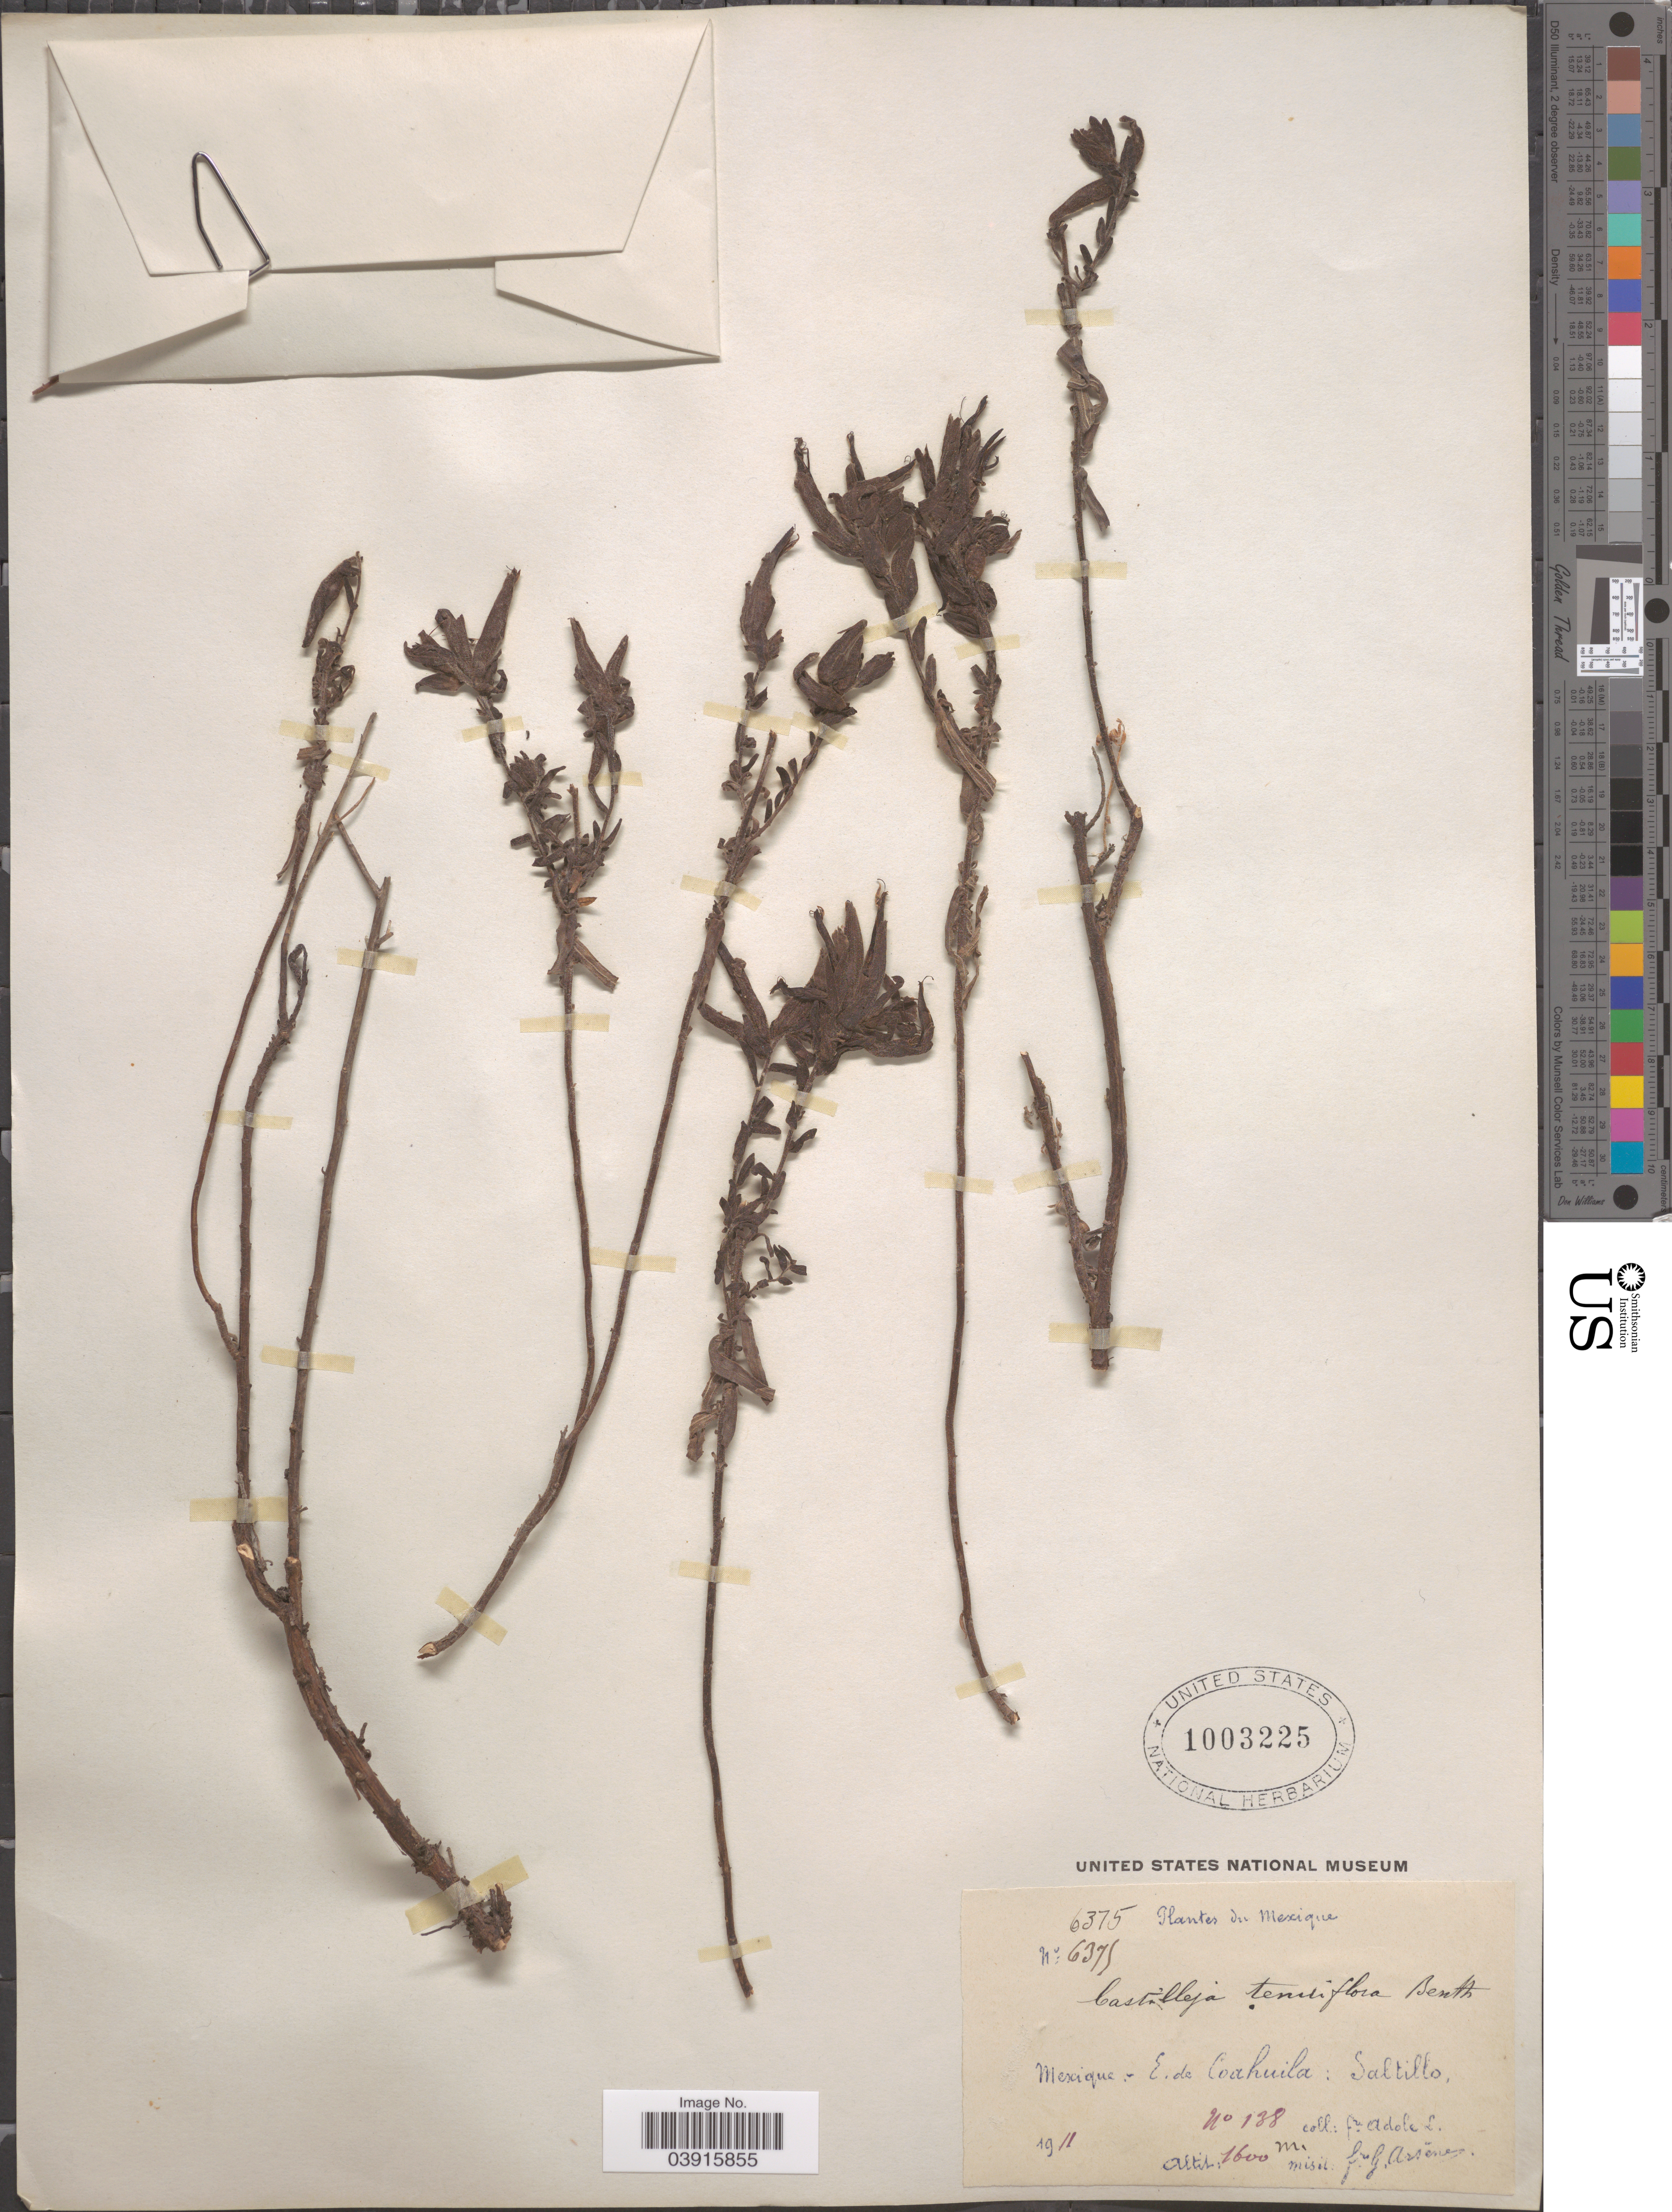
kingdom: Plantae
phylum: Tracheophyta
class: Magnoliopsida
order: Lamiales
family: Orobanchaceae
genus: Castilleja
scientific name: Castilleja tenuiflora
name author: Benth.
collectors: Bro. Adole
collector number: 6375/138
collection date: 1911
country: Mexico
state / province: Coahuila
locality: E. de Coahuila: Saltillo.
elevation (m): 1600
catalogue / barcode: US 1003225